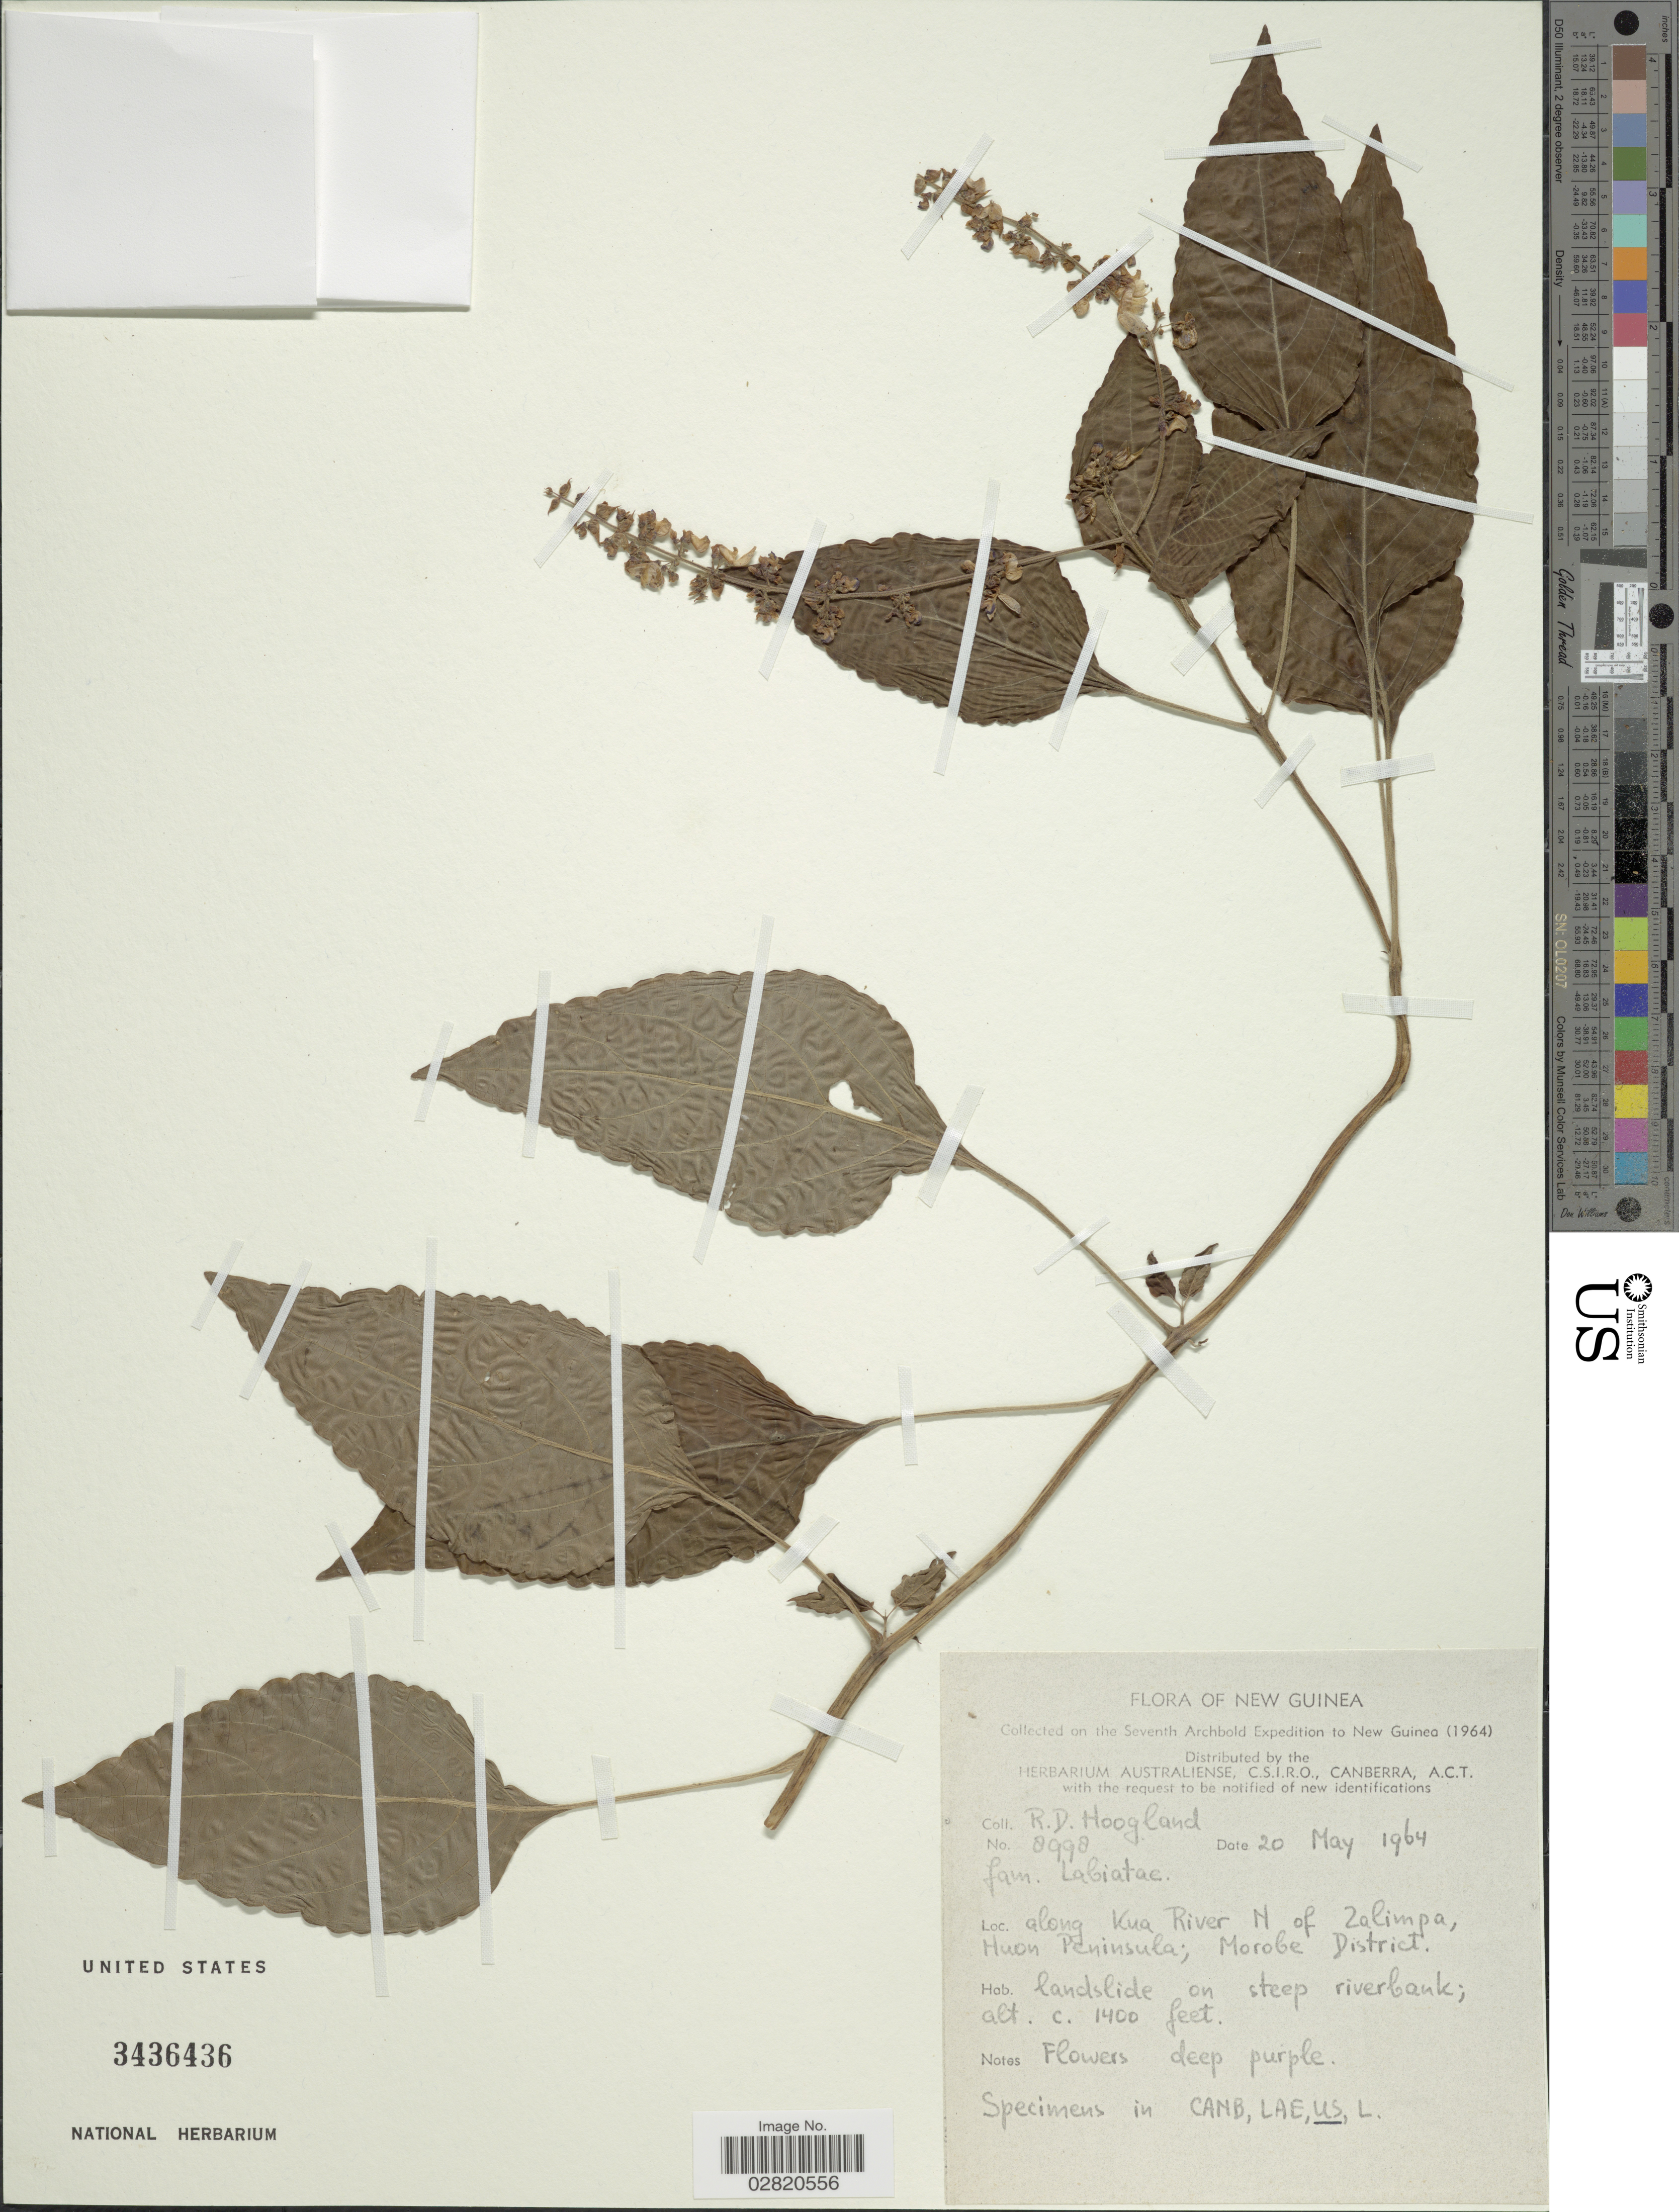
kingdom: Plantae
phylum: Tracheophyta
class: Magnoliopsida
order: Lamiales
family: Lamiaceae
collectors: R. D. Hoogland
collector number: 8998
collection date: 1964-05-20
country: Papua New Guinea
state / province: Morobe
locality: New Guinea, along Kua River N of Zalimpa, Huon Peninsula; Morobe District.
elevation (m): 427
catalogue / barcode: US 3436436